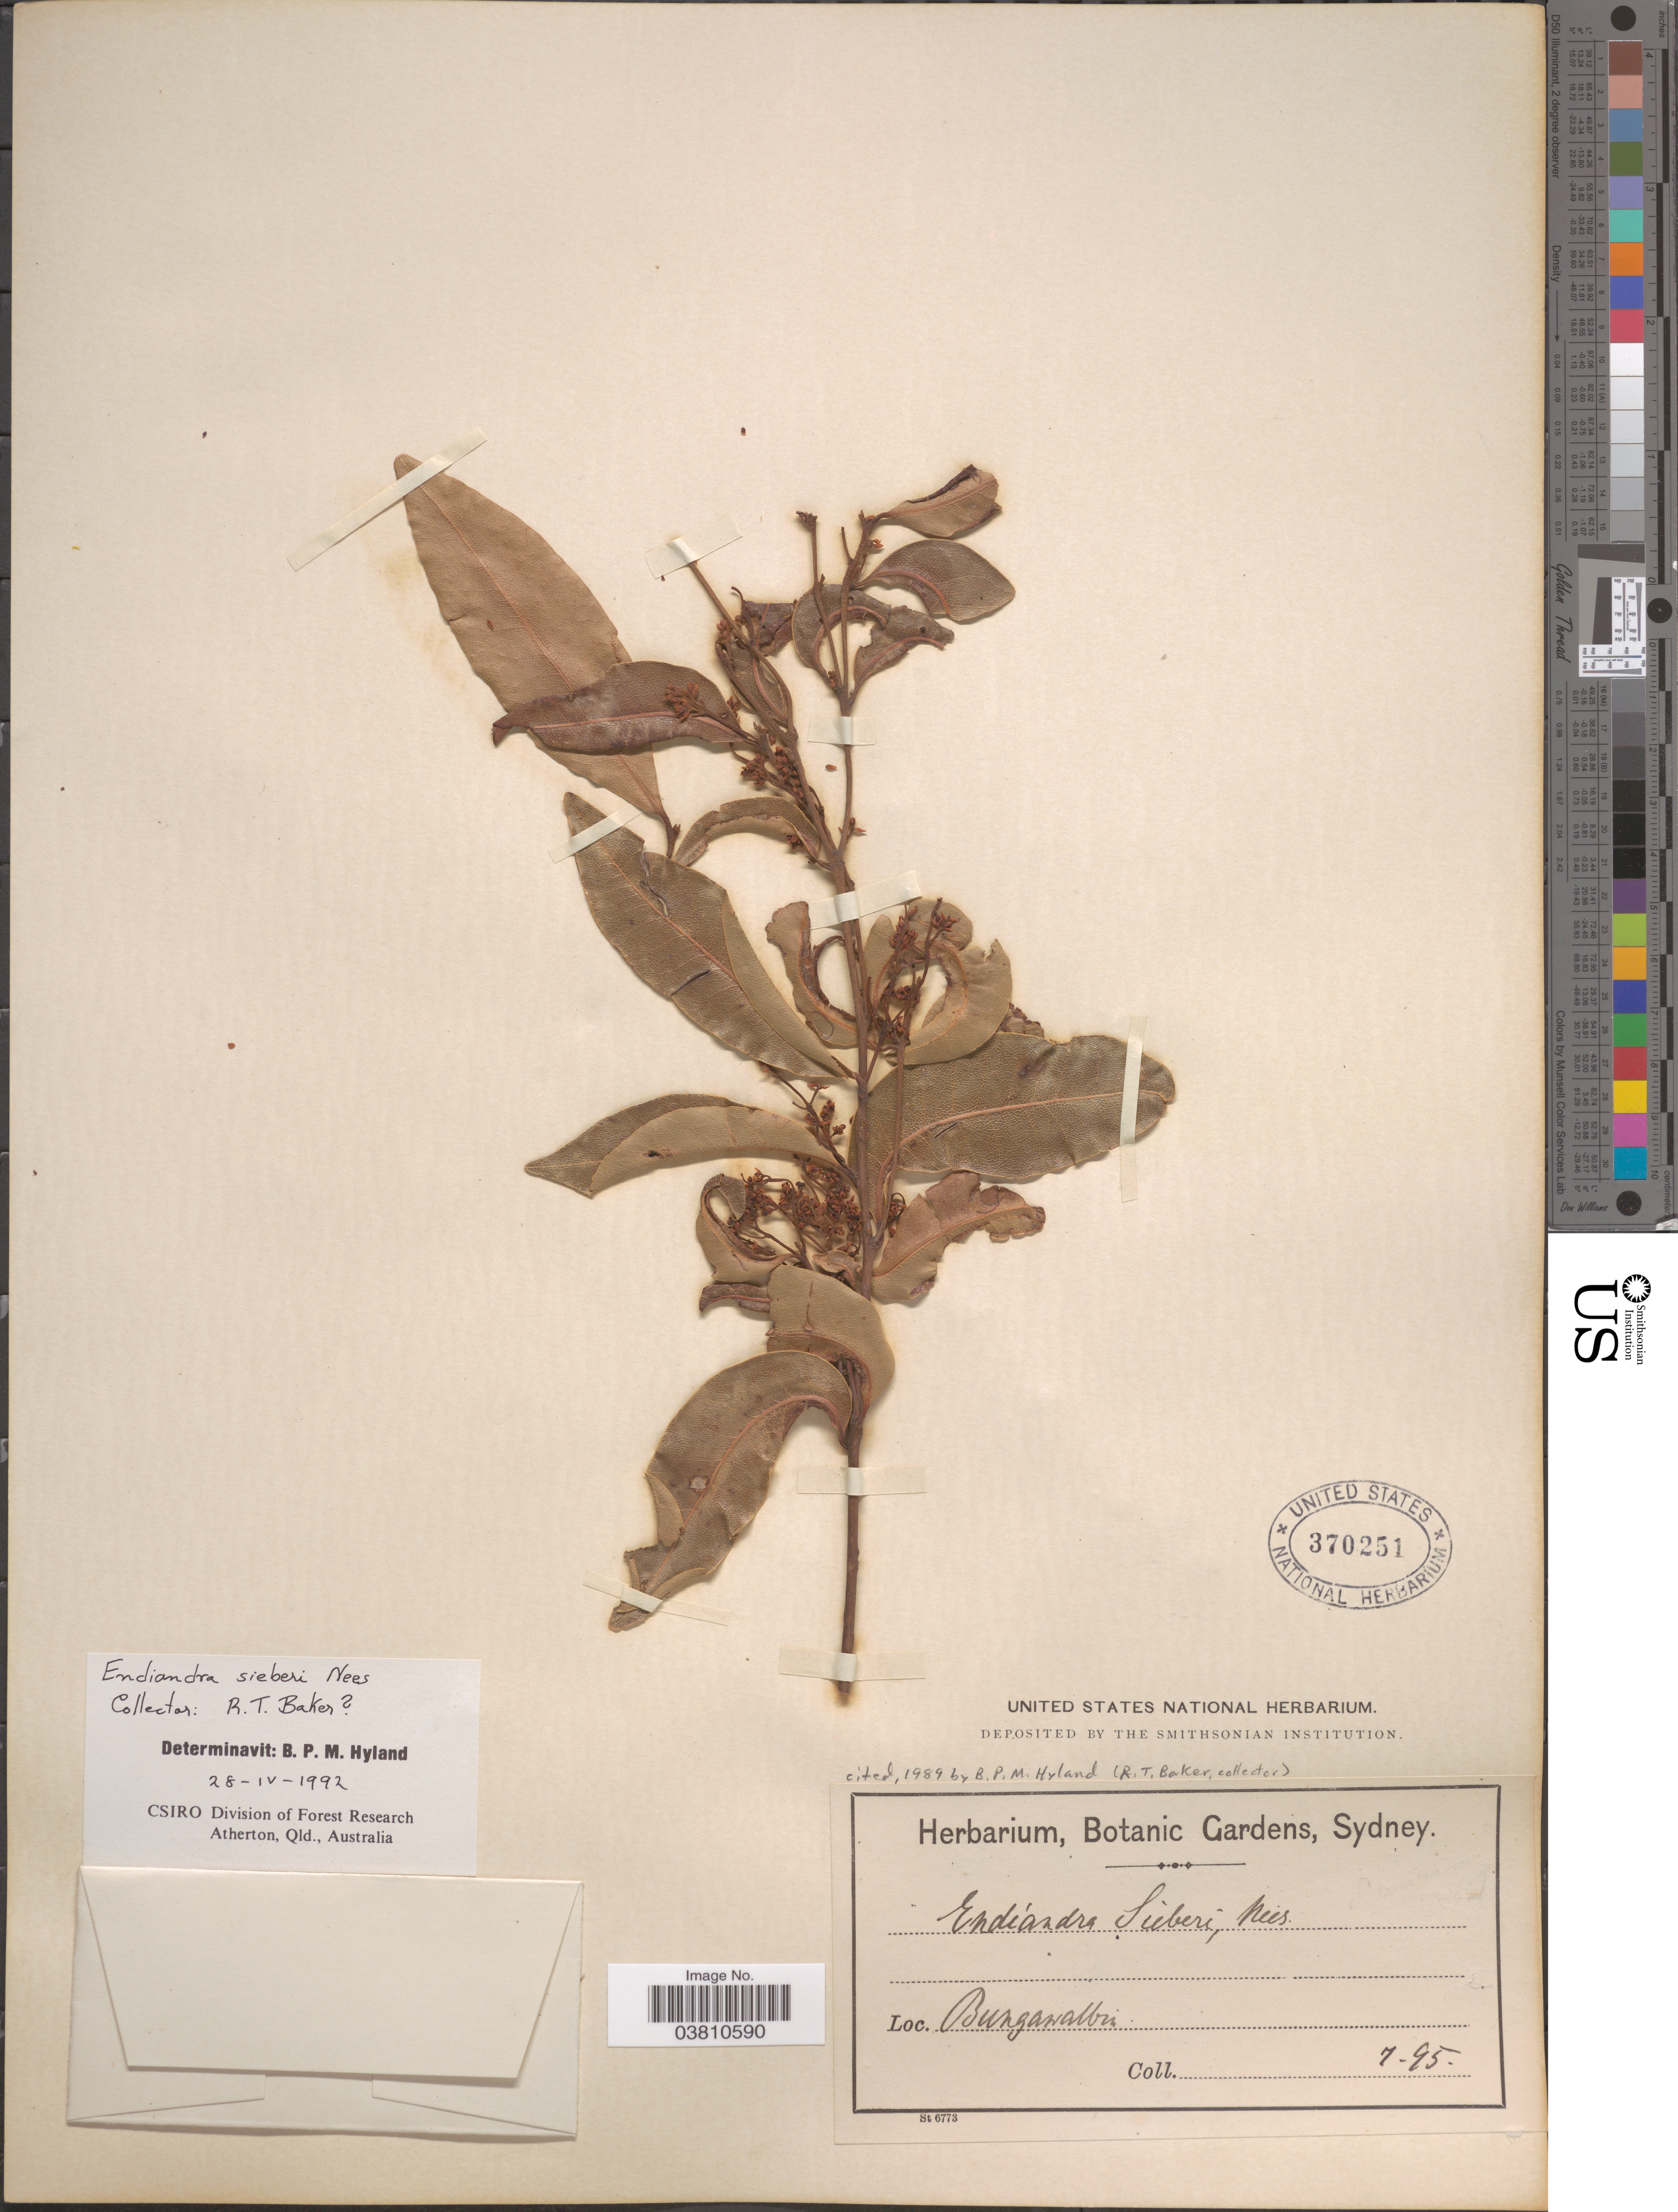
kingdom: Plantae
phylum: Tracheophyta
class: Magnoliopsida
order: Laurales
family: Lauraceae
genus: Endiandra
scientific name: Endiandra sieberi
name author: Nees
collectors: ex herb. Botanic Gardens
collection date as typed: Transcribed d/m/y: /7/95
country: Australia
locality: Bungawalbin.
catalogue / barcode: US 370251